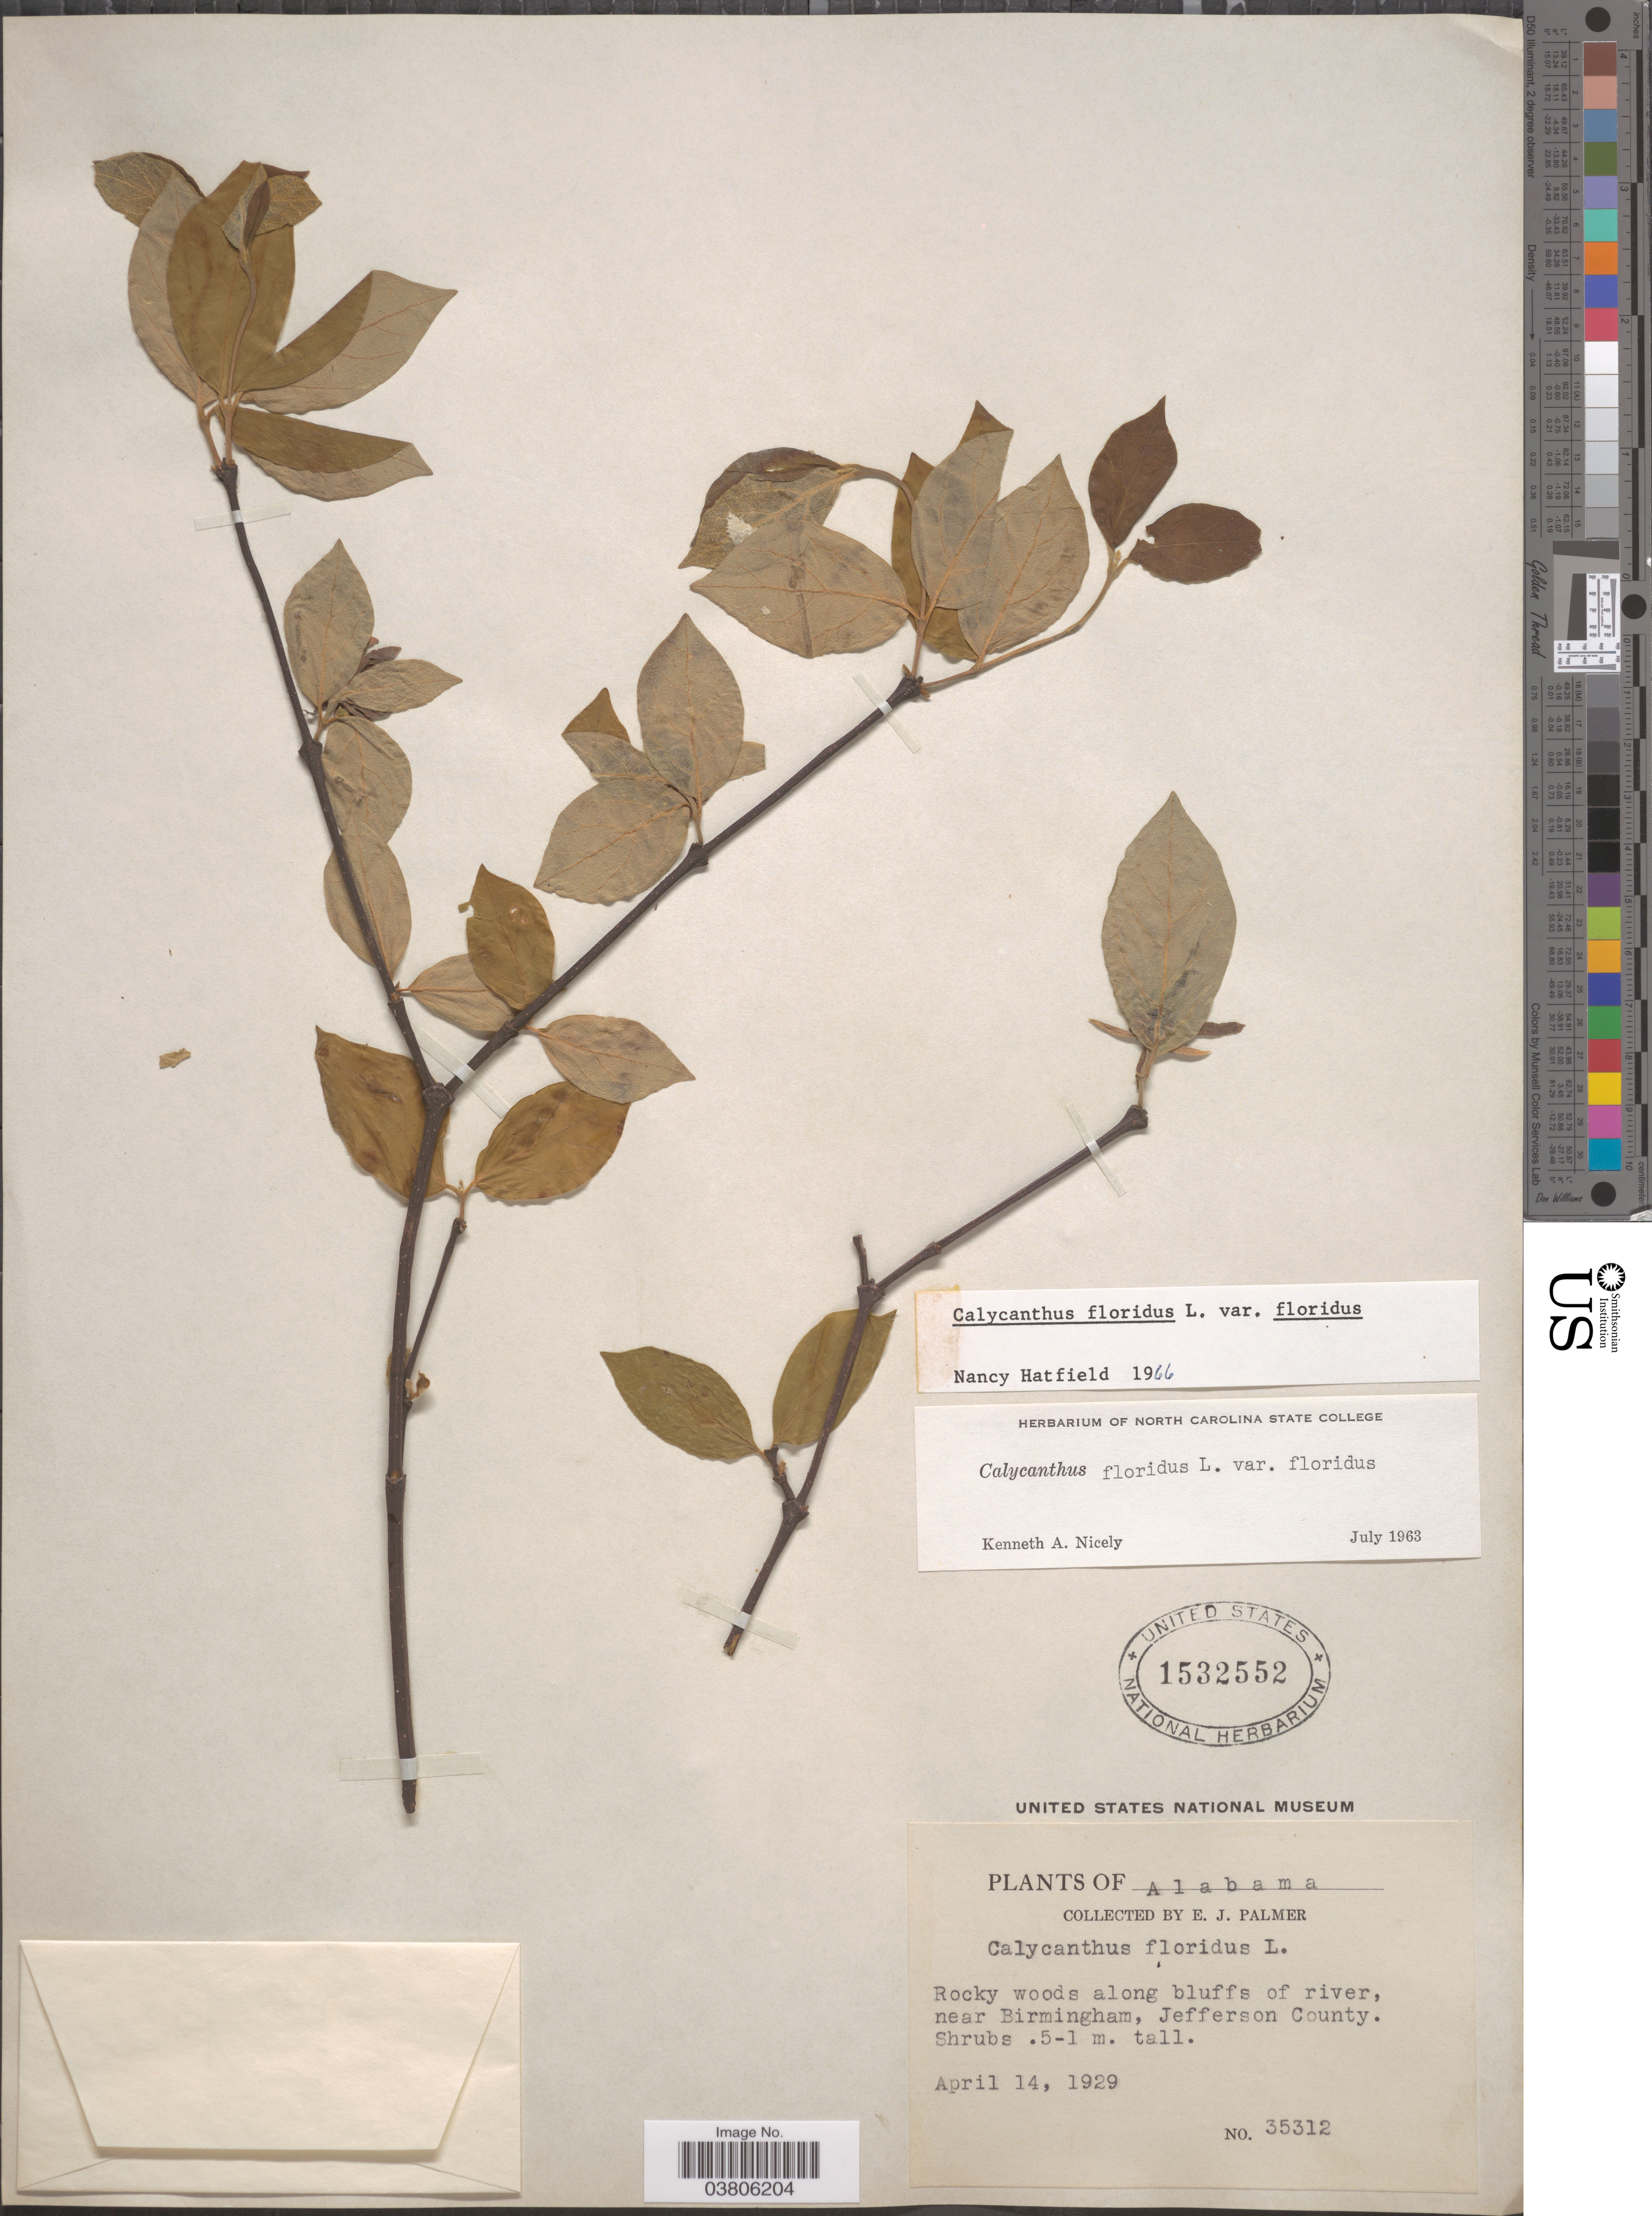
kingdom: Plantae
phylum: Tracheophyta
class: Magnoliopsida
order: Laurales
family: Calycanthaceae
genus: Calycanthus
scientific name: Calycanthus floridus var. floridus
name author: L.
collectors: E. J. Palmer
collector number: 35312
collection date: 1929-04-14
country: United States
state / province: Alabama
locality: Rocky woods along bluffs of river, near Birmingham, Jefferson County.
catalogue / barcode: US 1532552